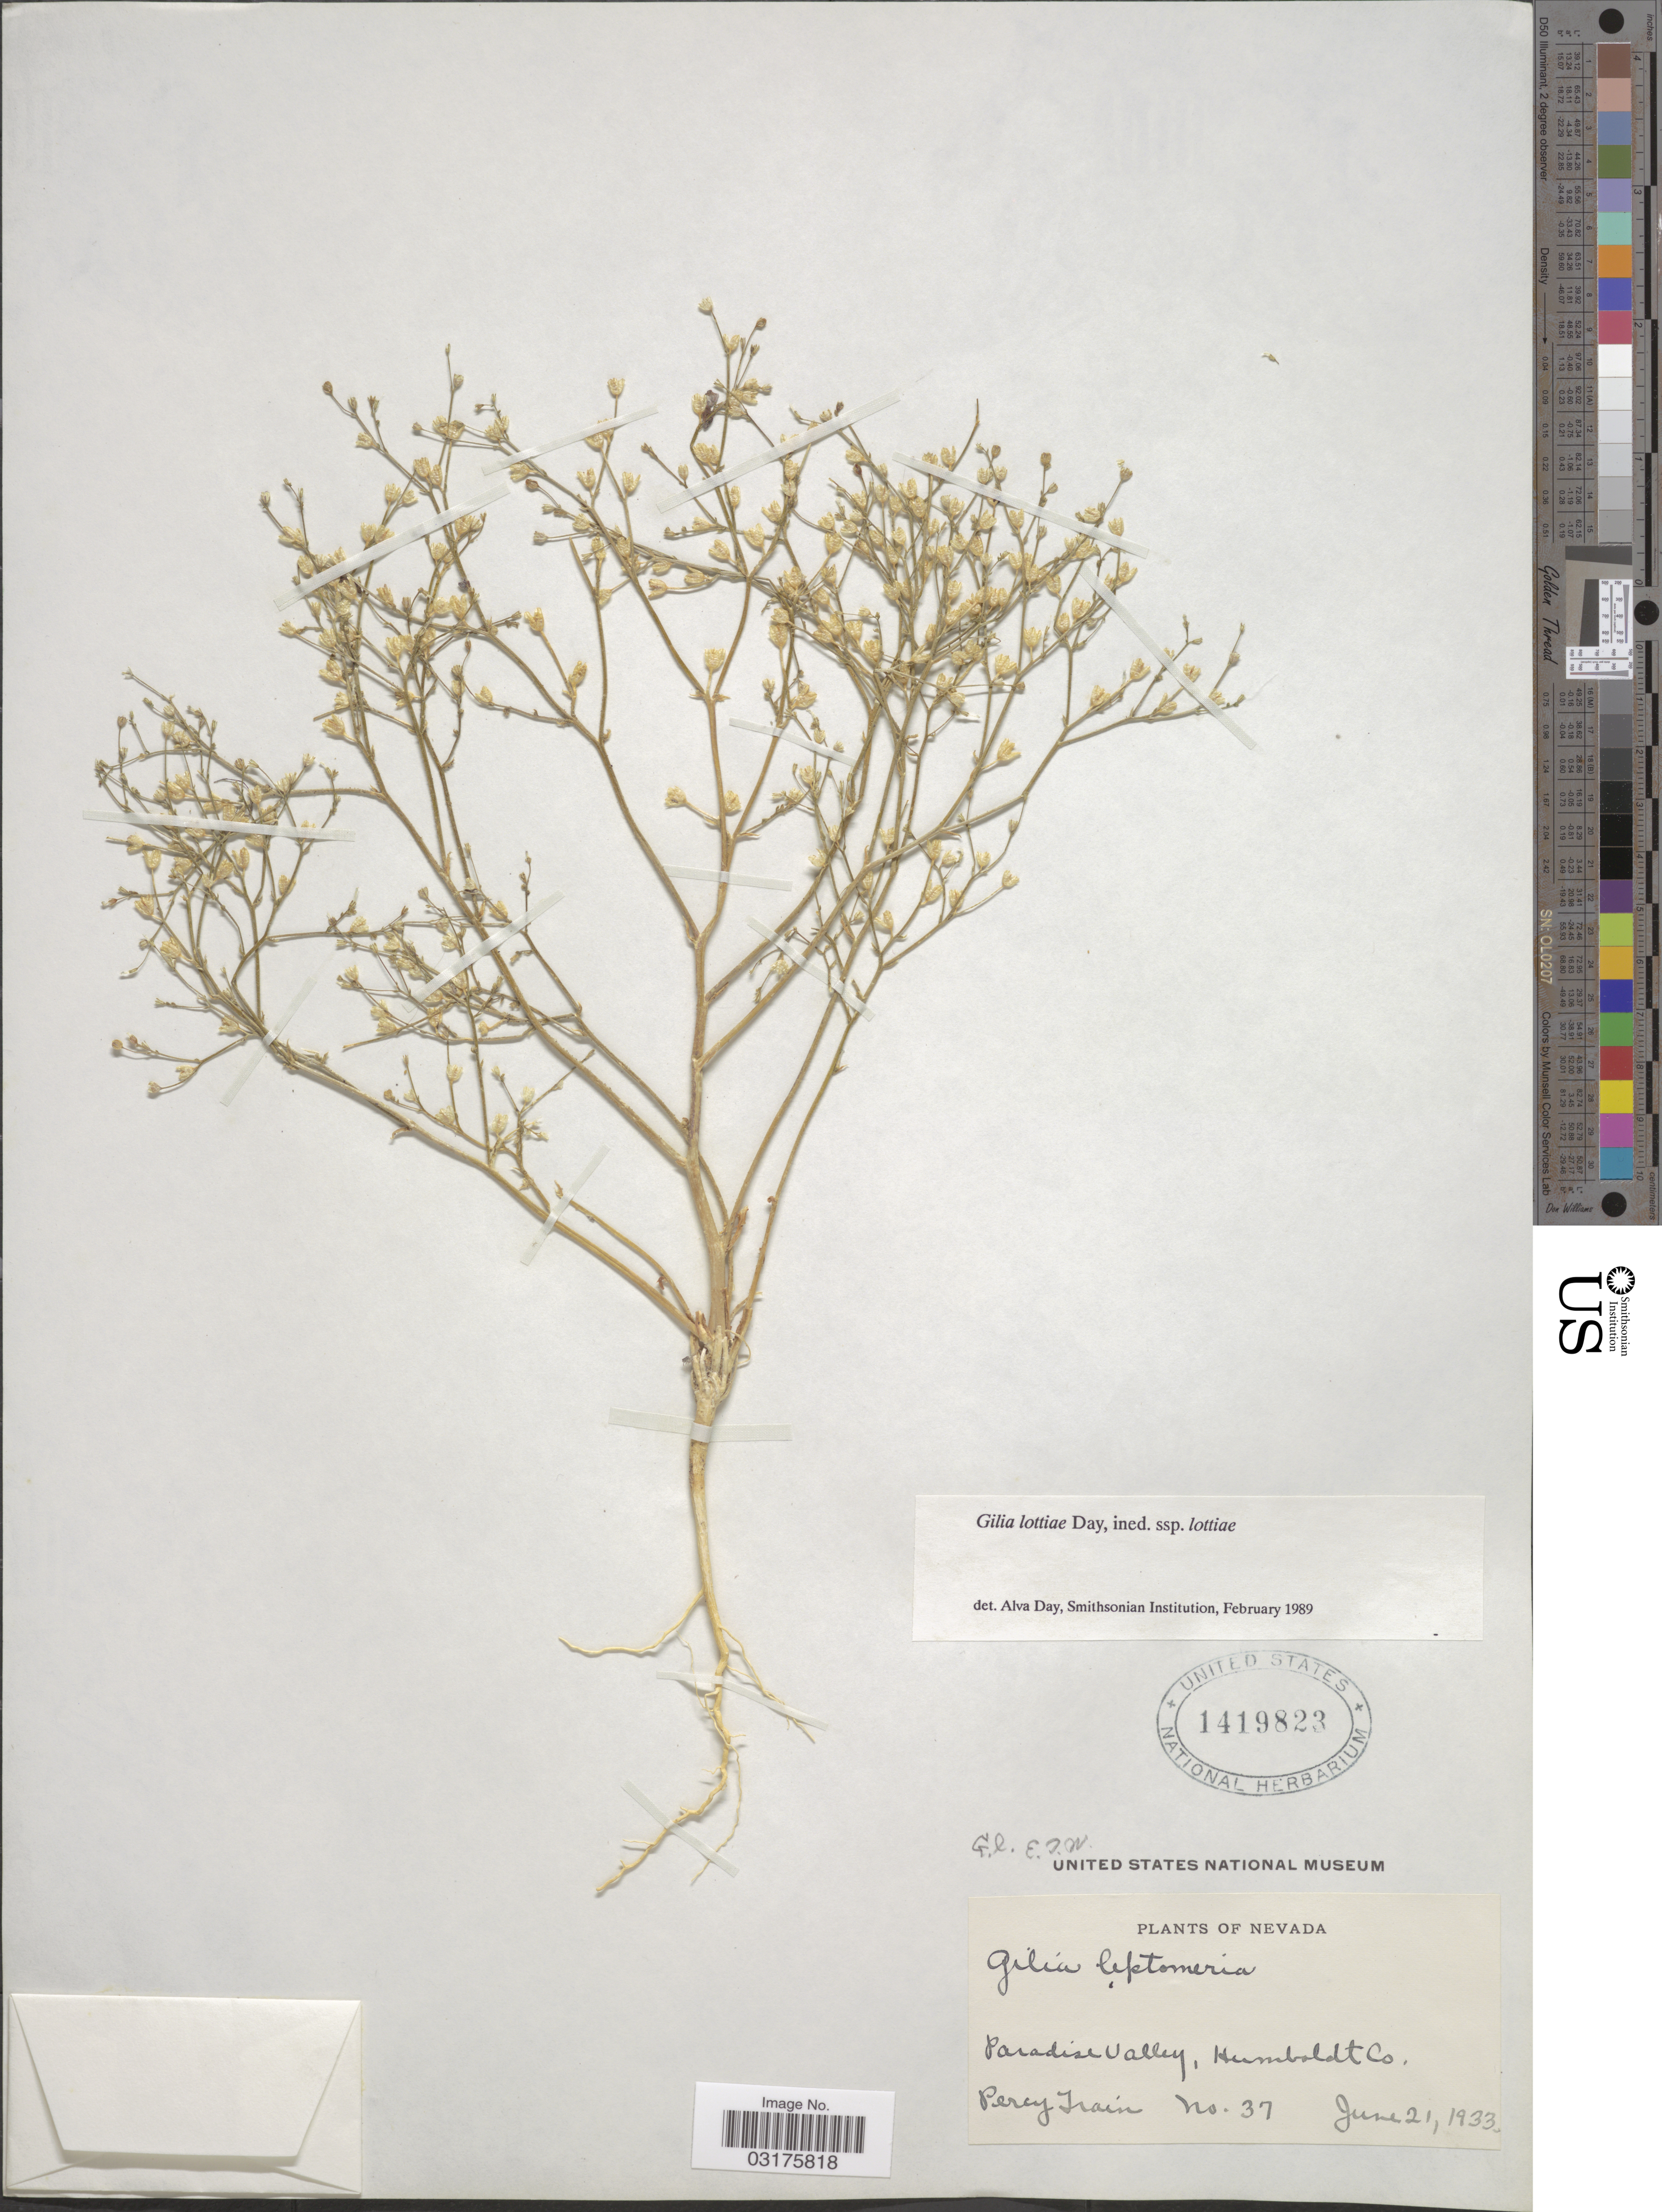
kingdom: Plantae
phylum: Tracheophyta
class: Magnoliopsida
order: Ericales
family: Polemoniaceae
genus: Aliciella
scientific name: Aliciella lottiae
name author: (A.G. Day) J.M. Porter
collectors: P. Train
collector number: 37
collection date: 1933-06-21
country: United States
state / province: Nevada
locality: Paradise Valley, Humboldt Co.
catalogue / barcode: US 1419823